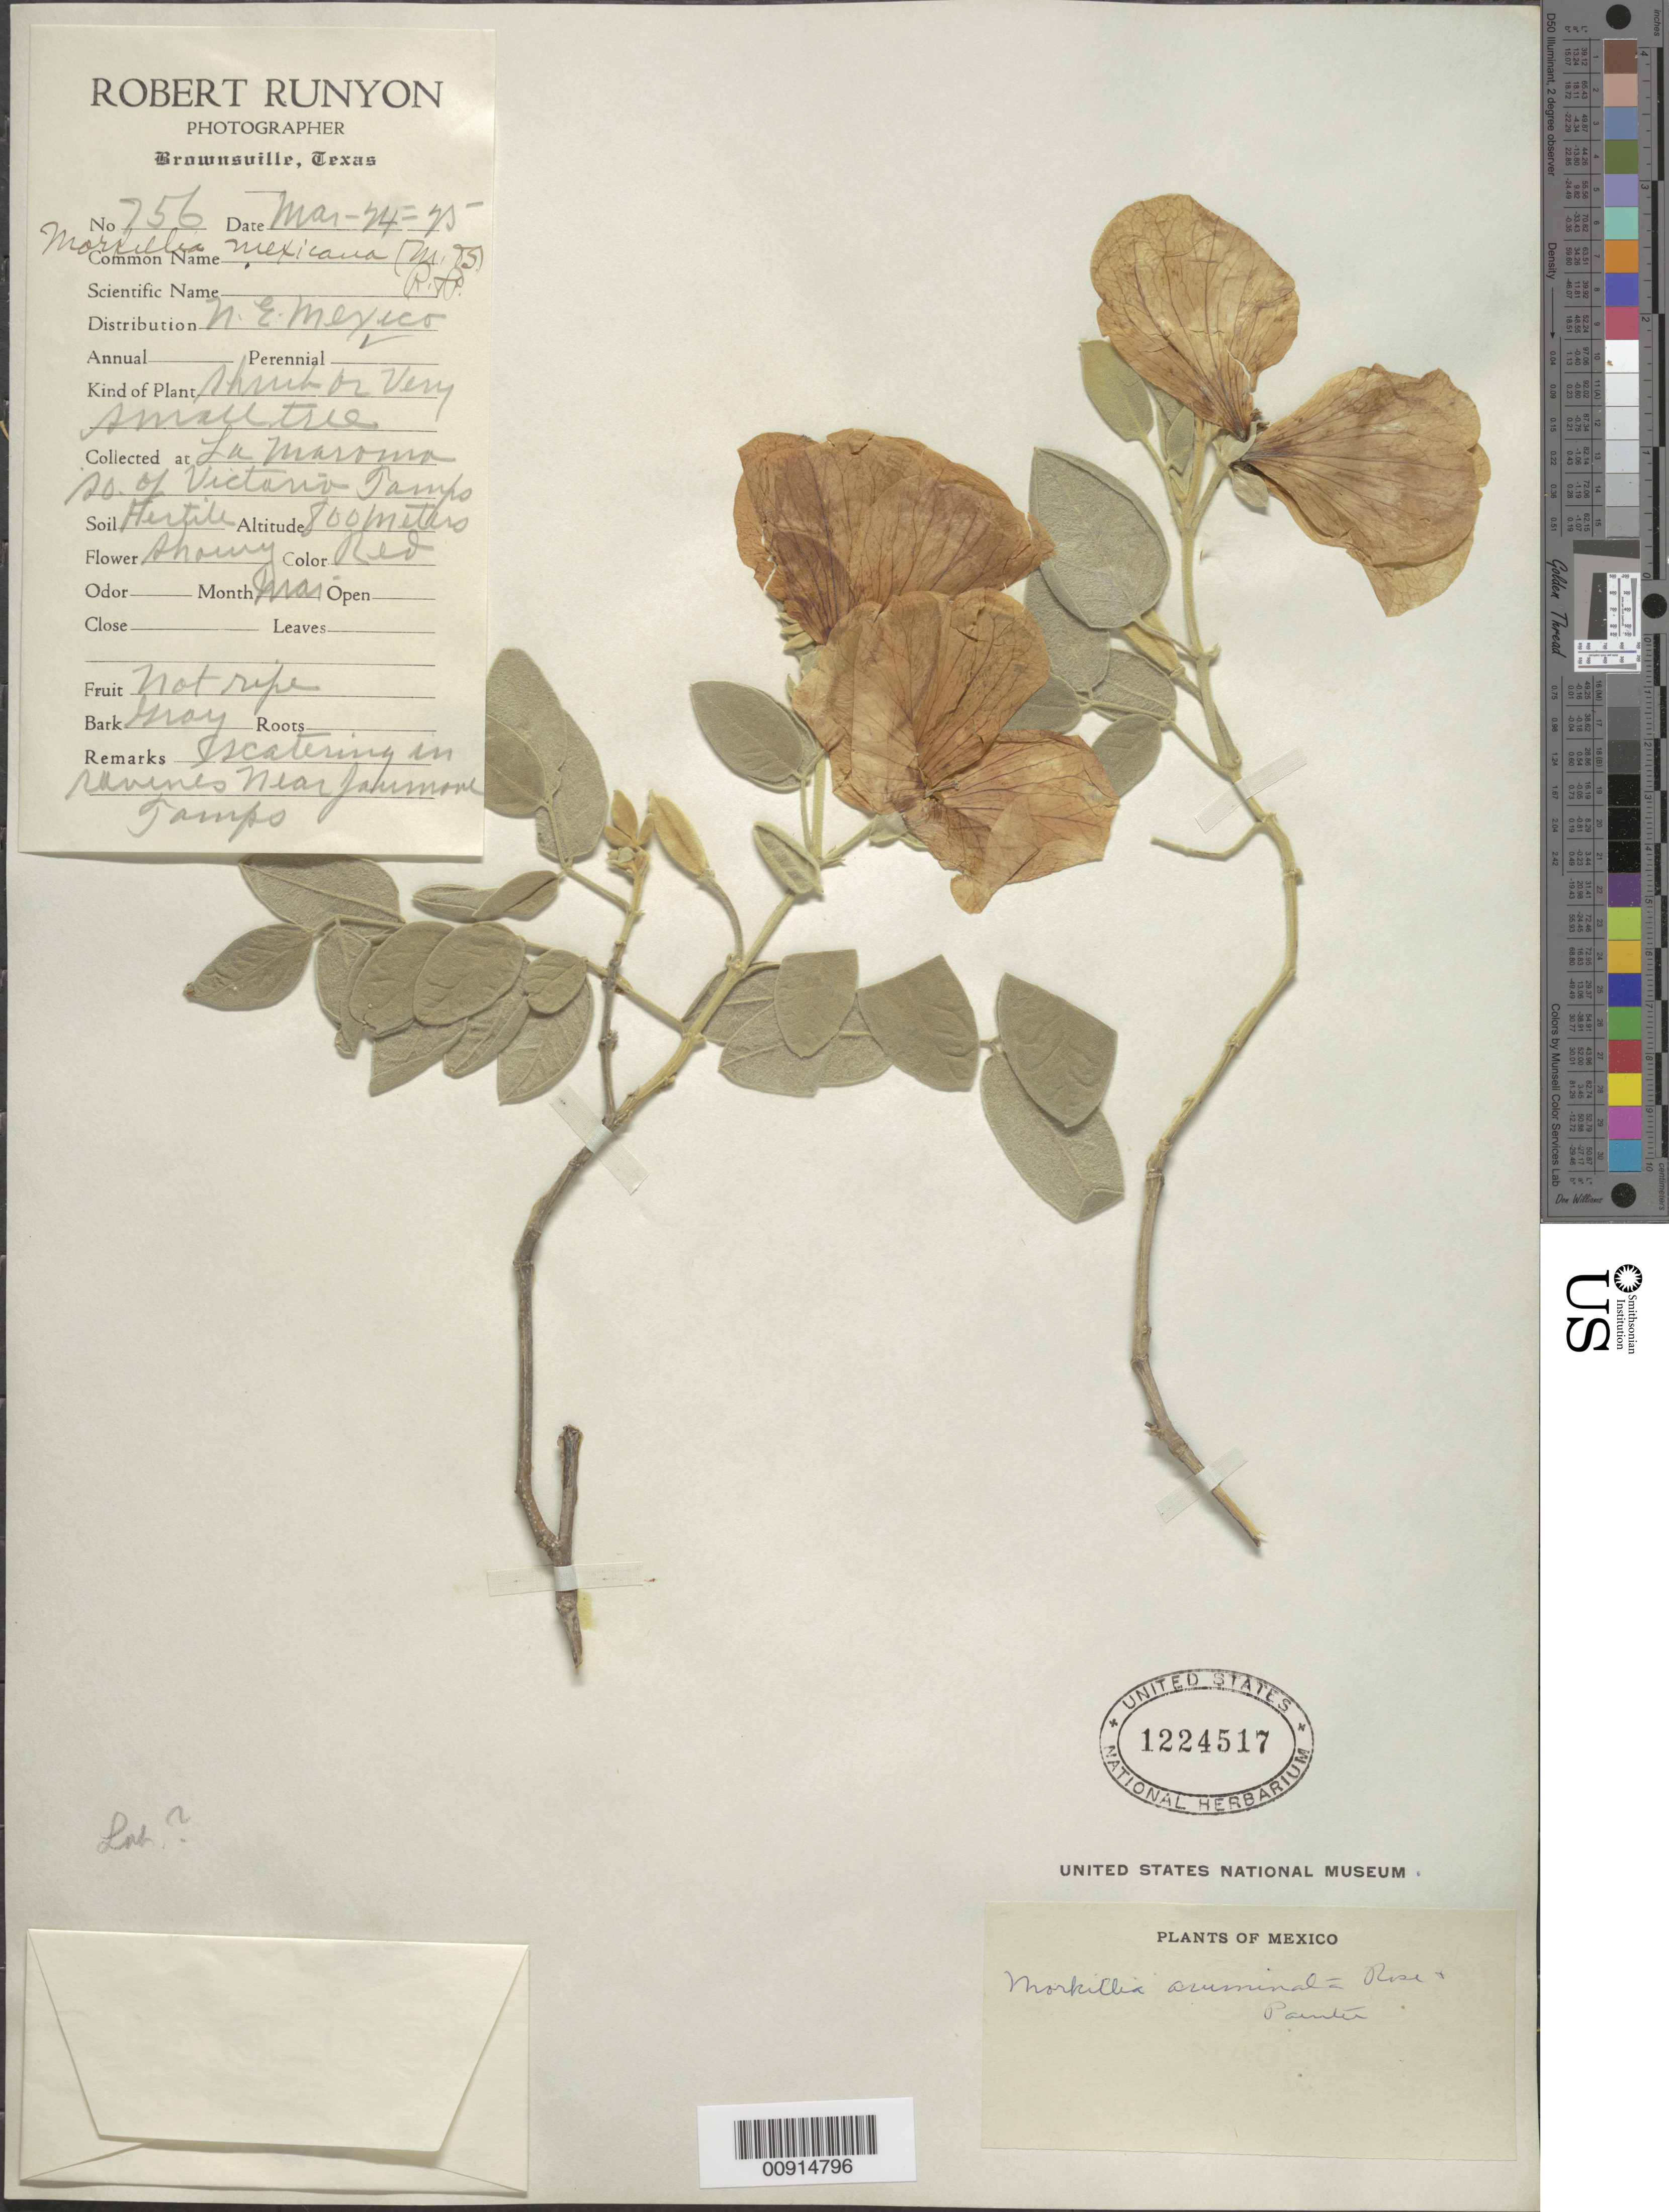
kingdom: Plantae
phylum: Tracheophyta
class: Magnoliopsida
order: Zygophyllales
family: Zygophyllaceae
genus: Morkillia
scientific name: Morkillia acuminata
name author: Rose & J.H. Painter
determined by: Strong, Mark T., (BOT), Smithsonian Institution - National Museum of Natural History (UNITED STATES)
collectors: R. Runyon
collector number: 756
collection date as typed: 24 Mar 1925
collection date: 1925-03-24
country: Mexico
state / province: Tamaulipas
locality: La Maroma so. of Victoria, Tamaulipas.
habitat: Soil fertile.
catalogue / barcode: US 1224517